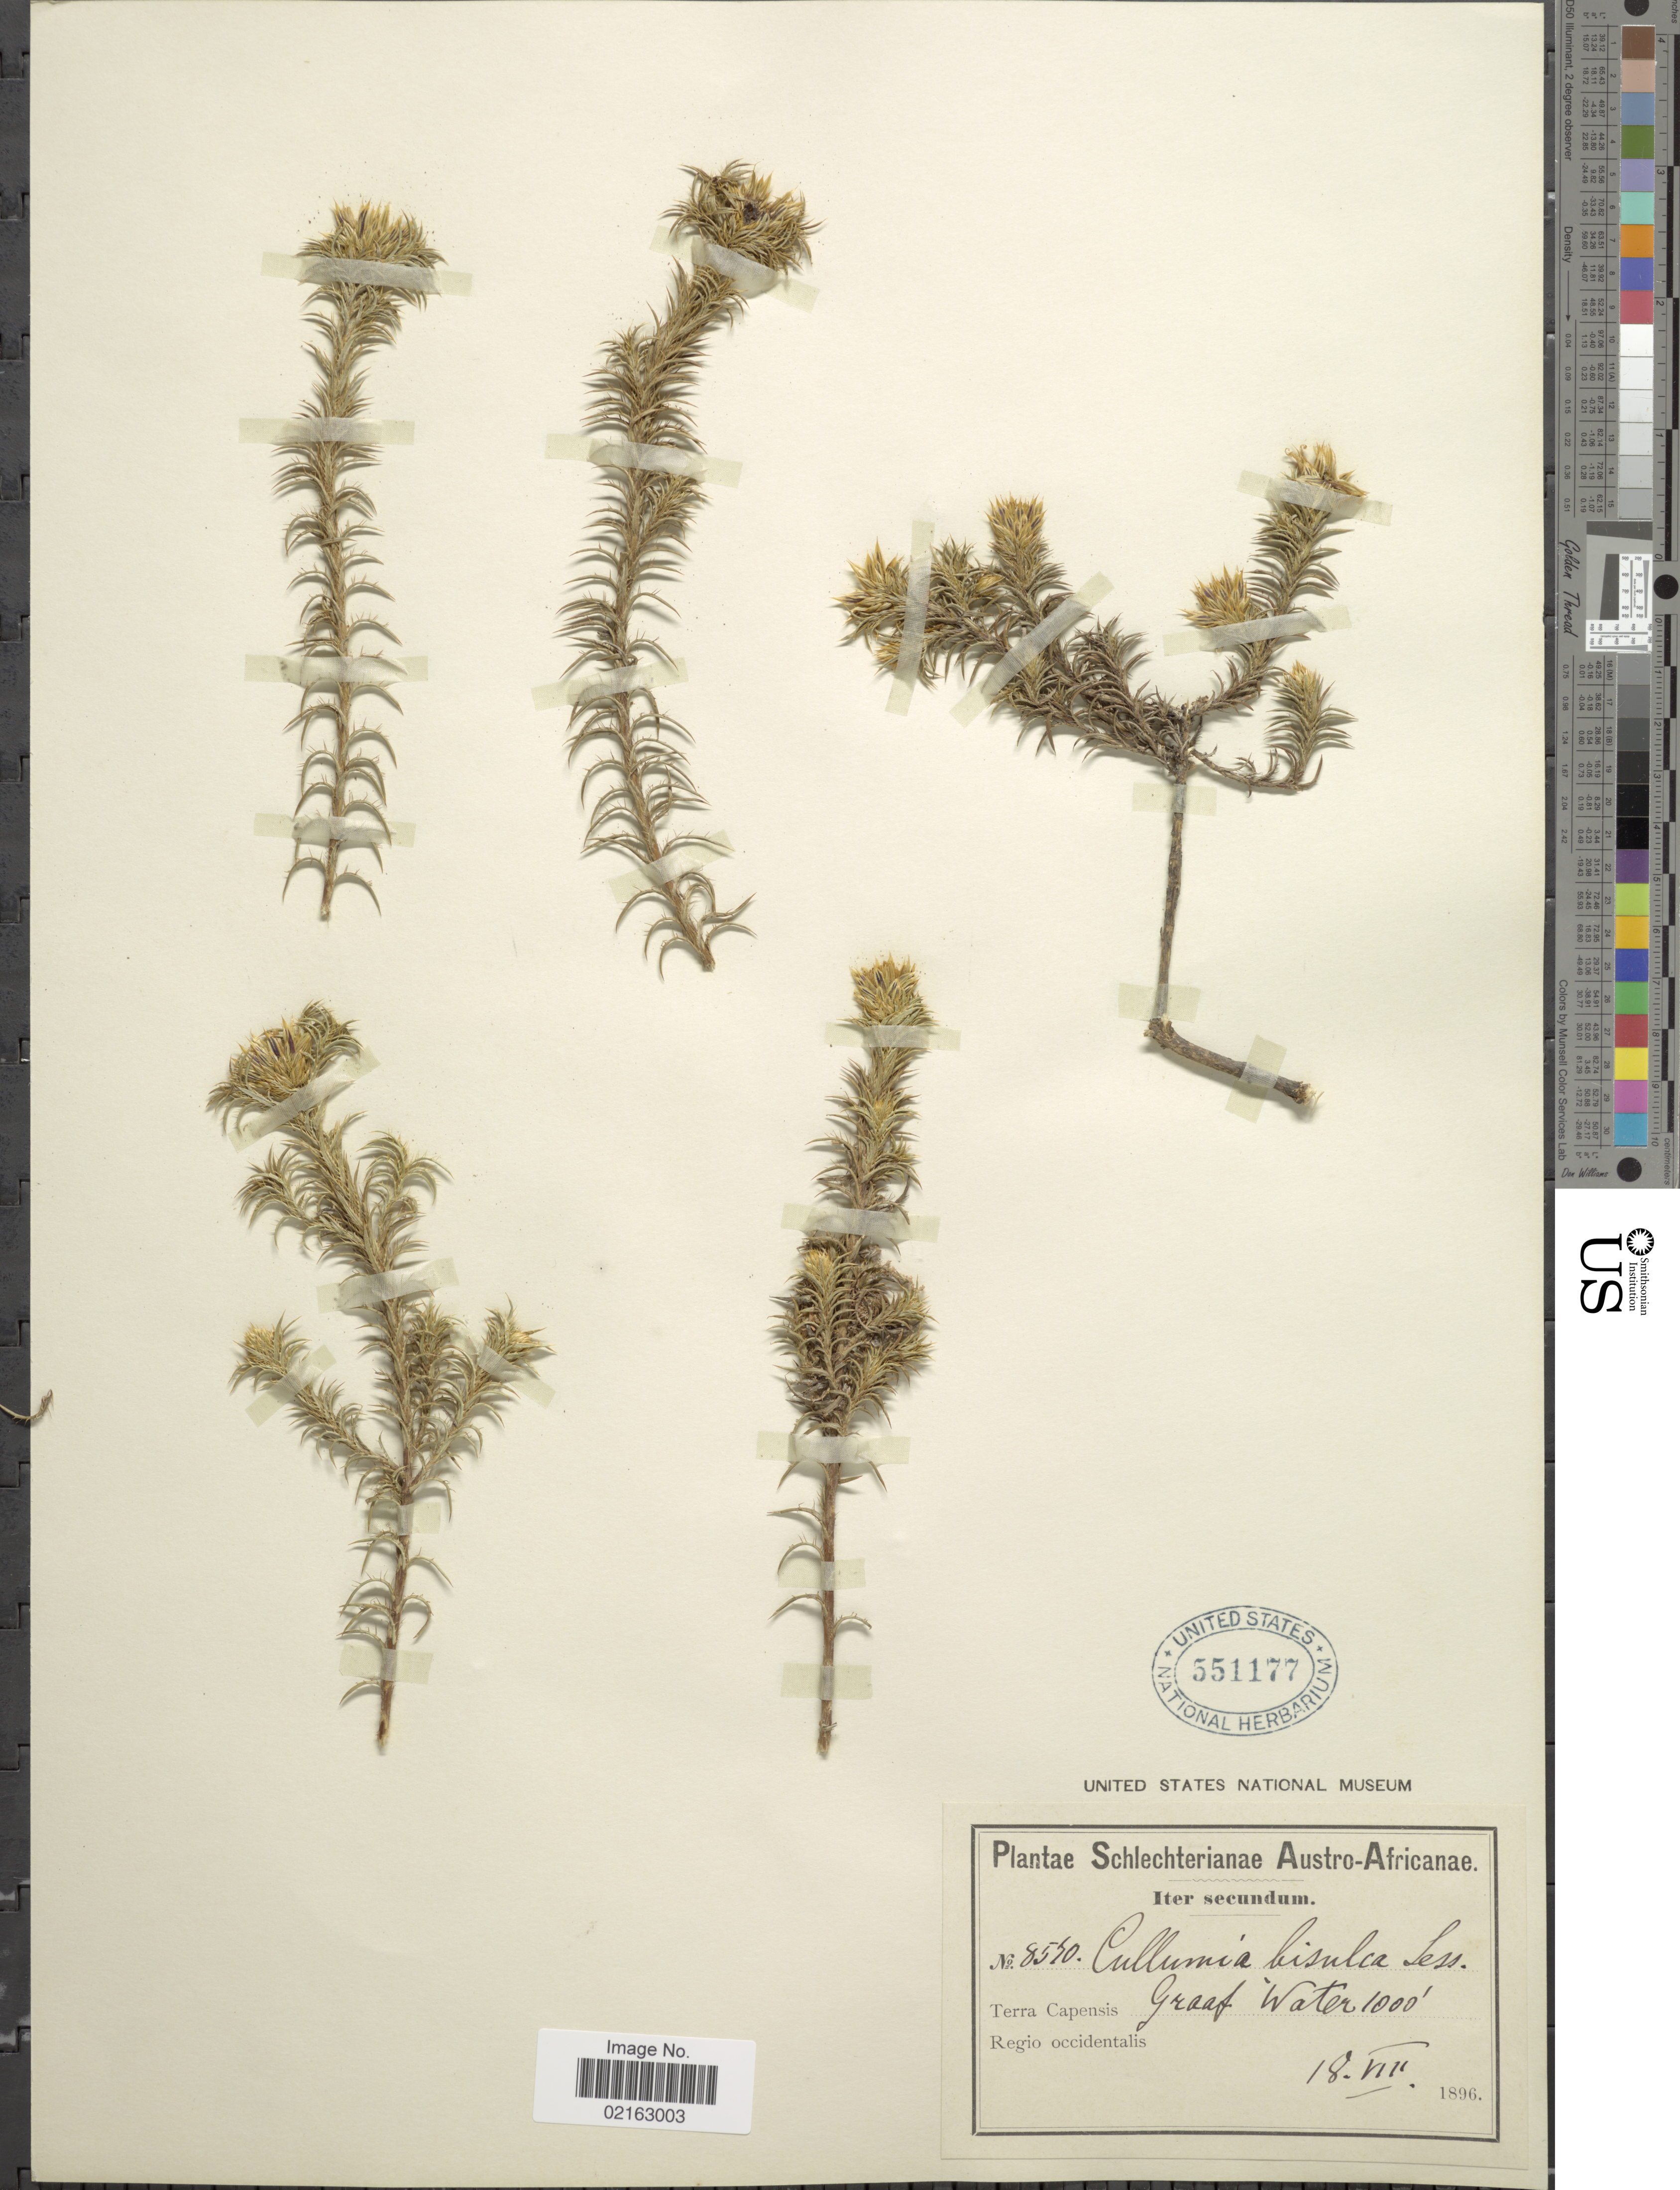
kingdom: Plantae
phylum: Tracheophyta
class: Magnoliopsida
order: Asterales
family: Asteraceae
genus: Cullumia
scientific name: Cullumia bisulca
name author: (Thunb.) Less.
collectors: Schlechter, --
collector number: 8570*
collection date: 1896-08-18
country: South Africa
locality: Terra Capensis. Graaf Water. Regio occidentalis.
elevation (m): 305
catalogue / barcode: US 551177